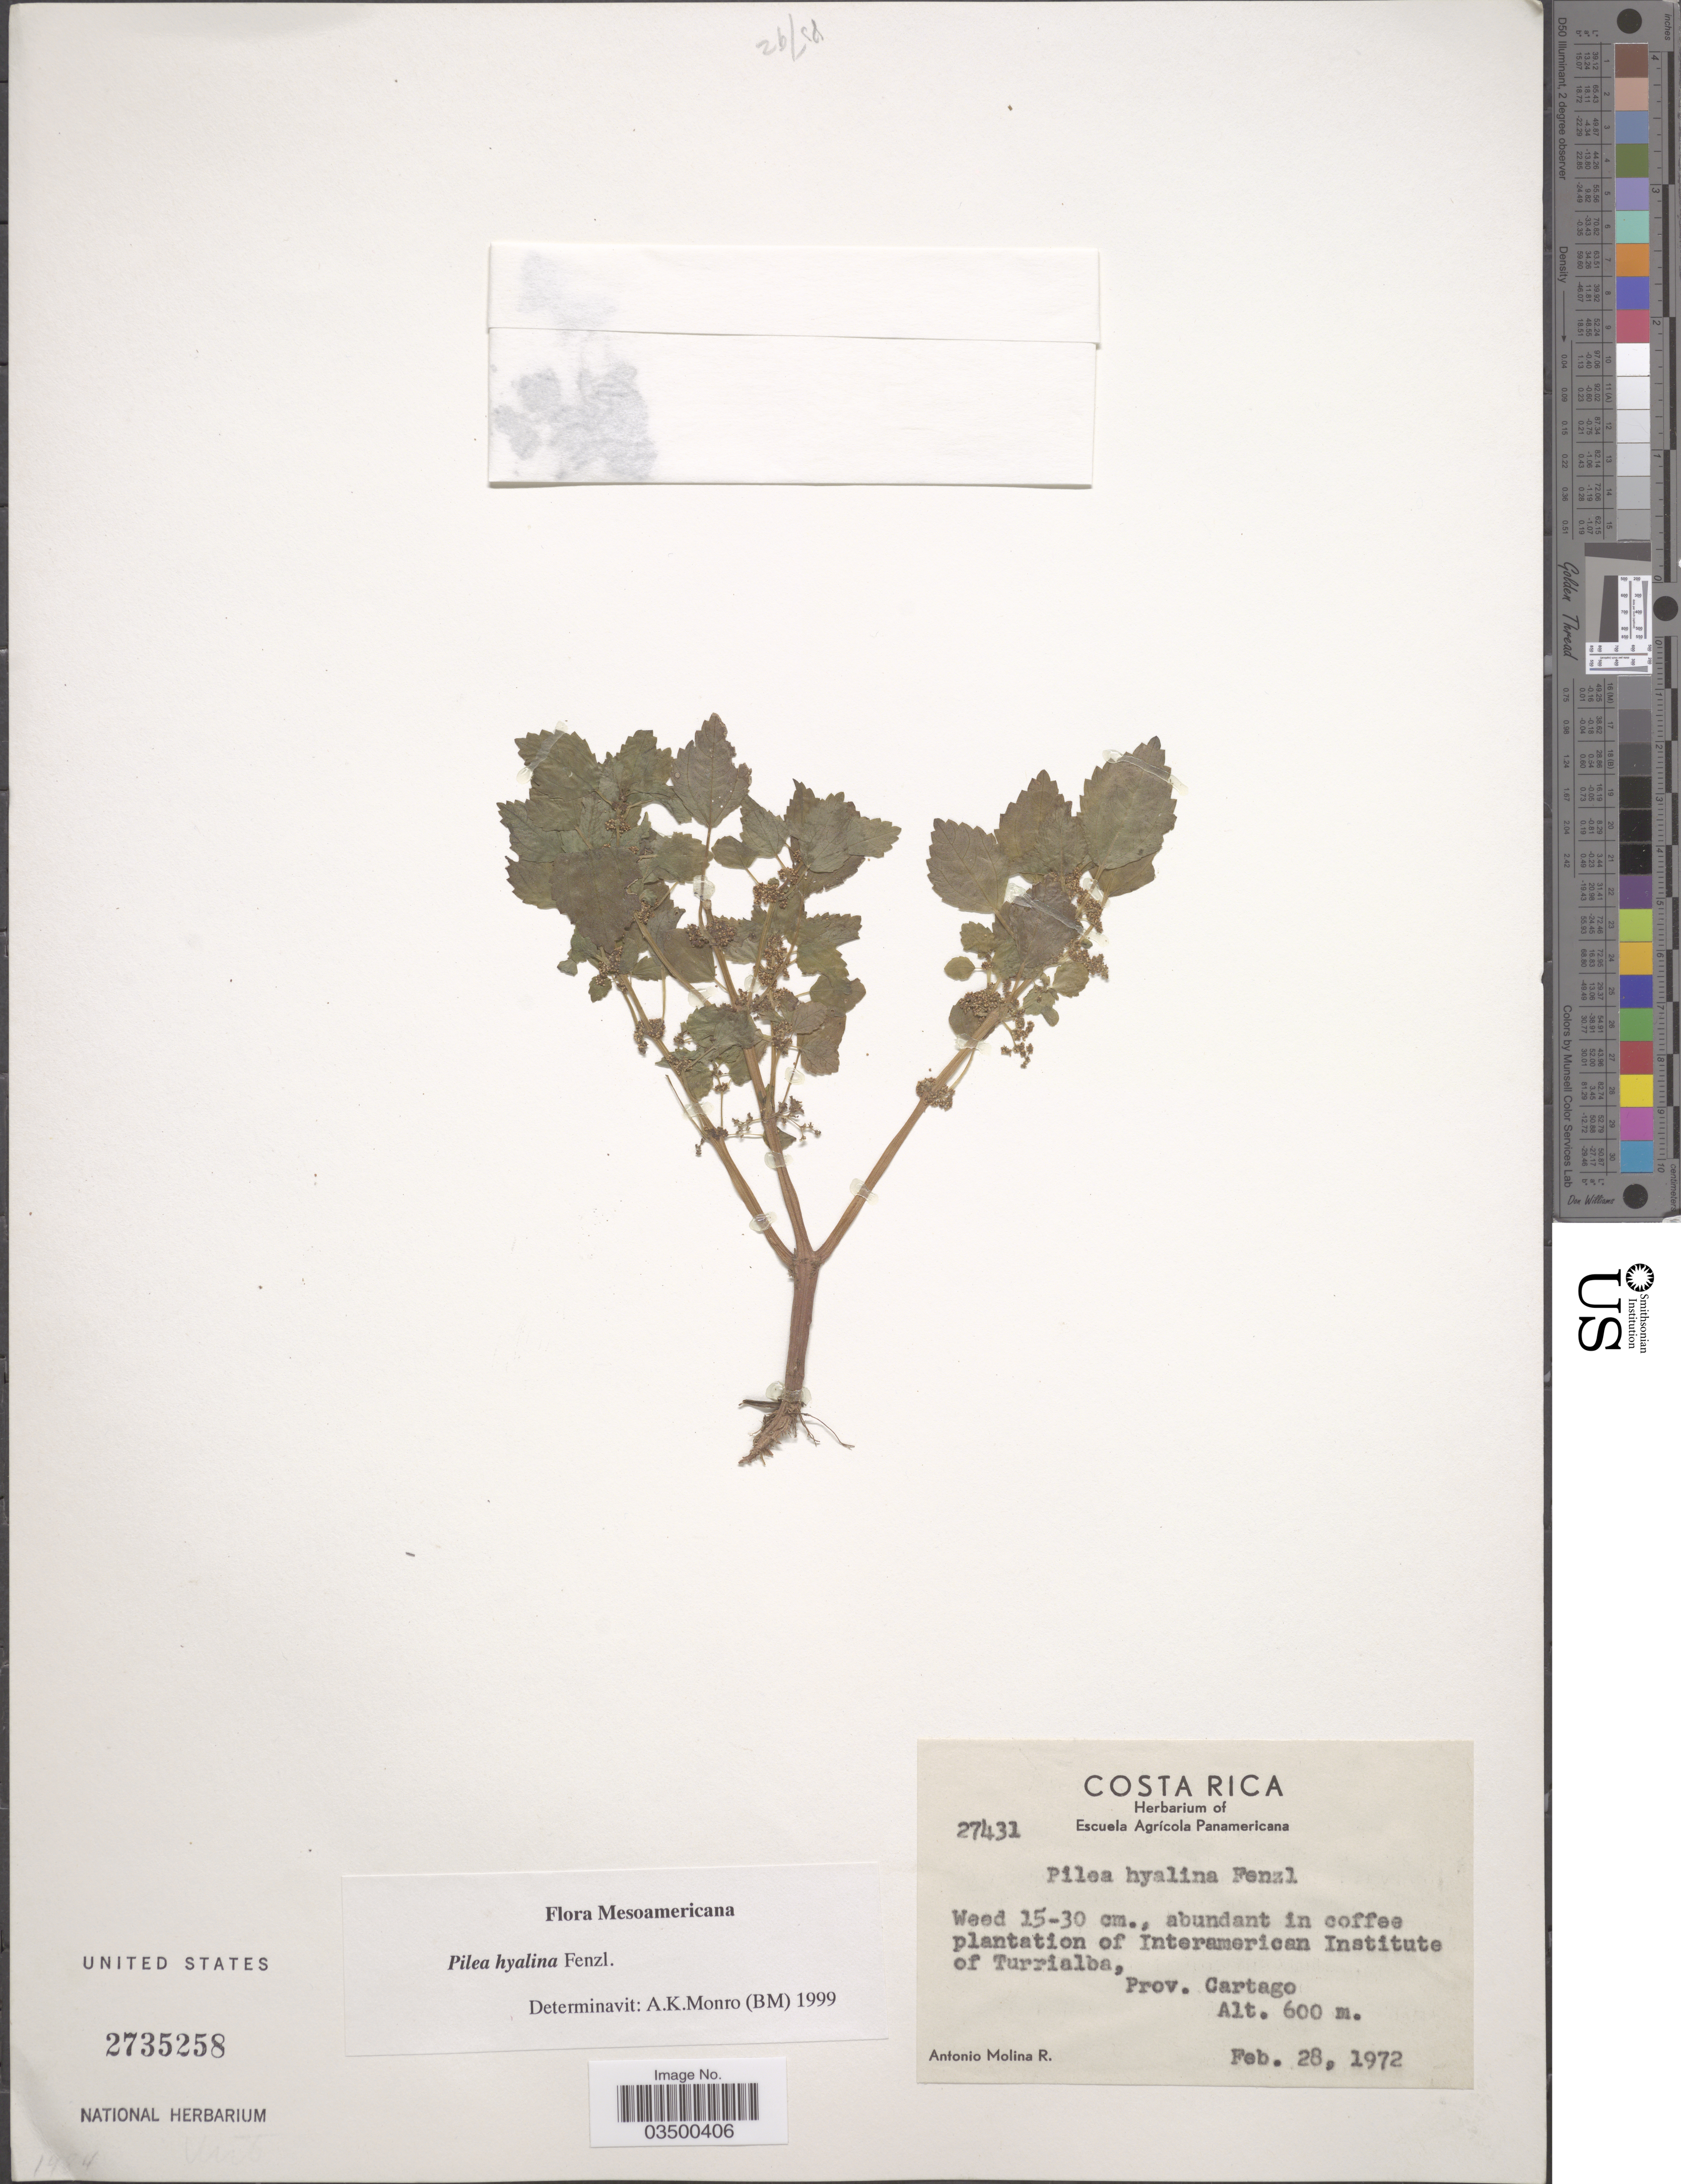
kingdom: Plantae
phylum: Tracheophyta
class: Magnoliopsida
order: Rosales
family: Urticaceae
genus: Pilea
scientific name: Pilea hyalina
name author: Fenzl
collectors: A. Molina R.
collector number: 27431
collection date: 1972-02-28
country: Costa Rica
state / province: Cartago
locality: Abundant in coffee plantation of Interamerican Institute of Turrialba.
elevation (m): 600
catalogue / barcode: US 2735258